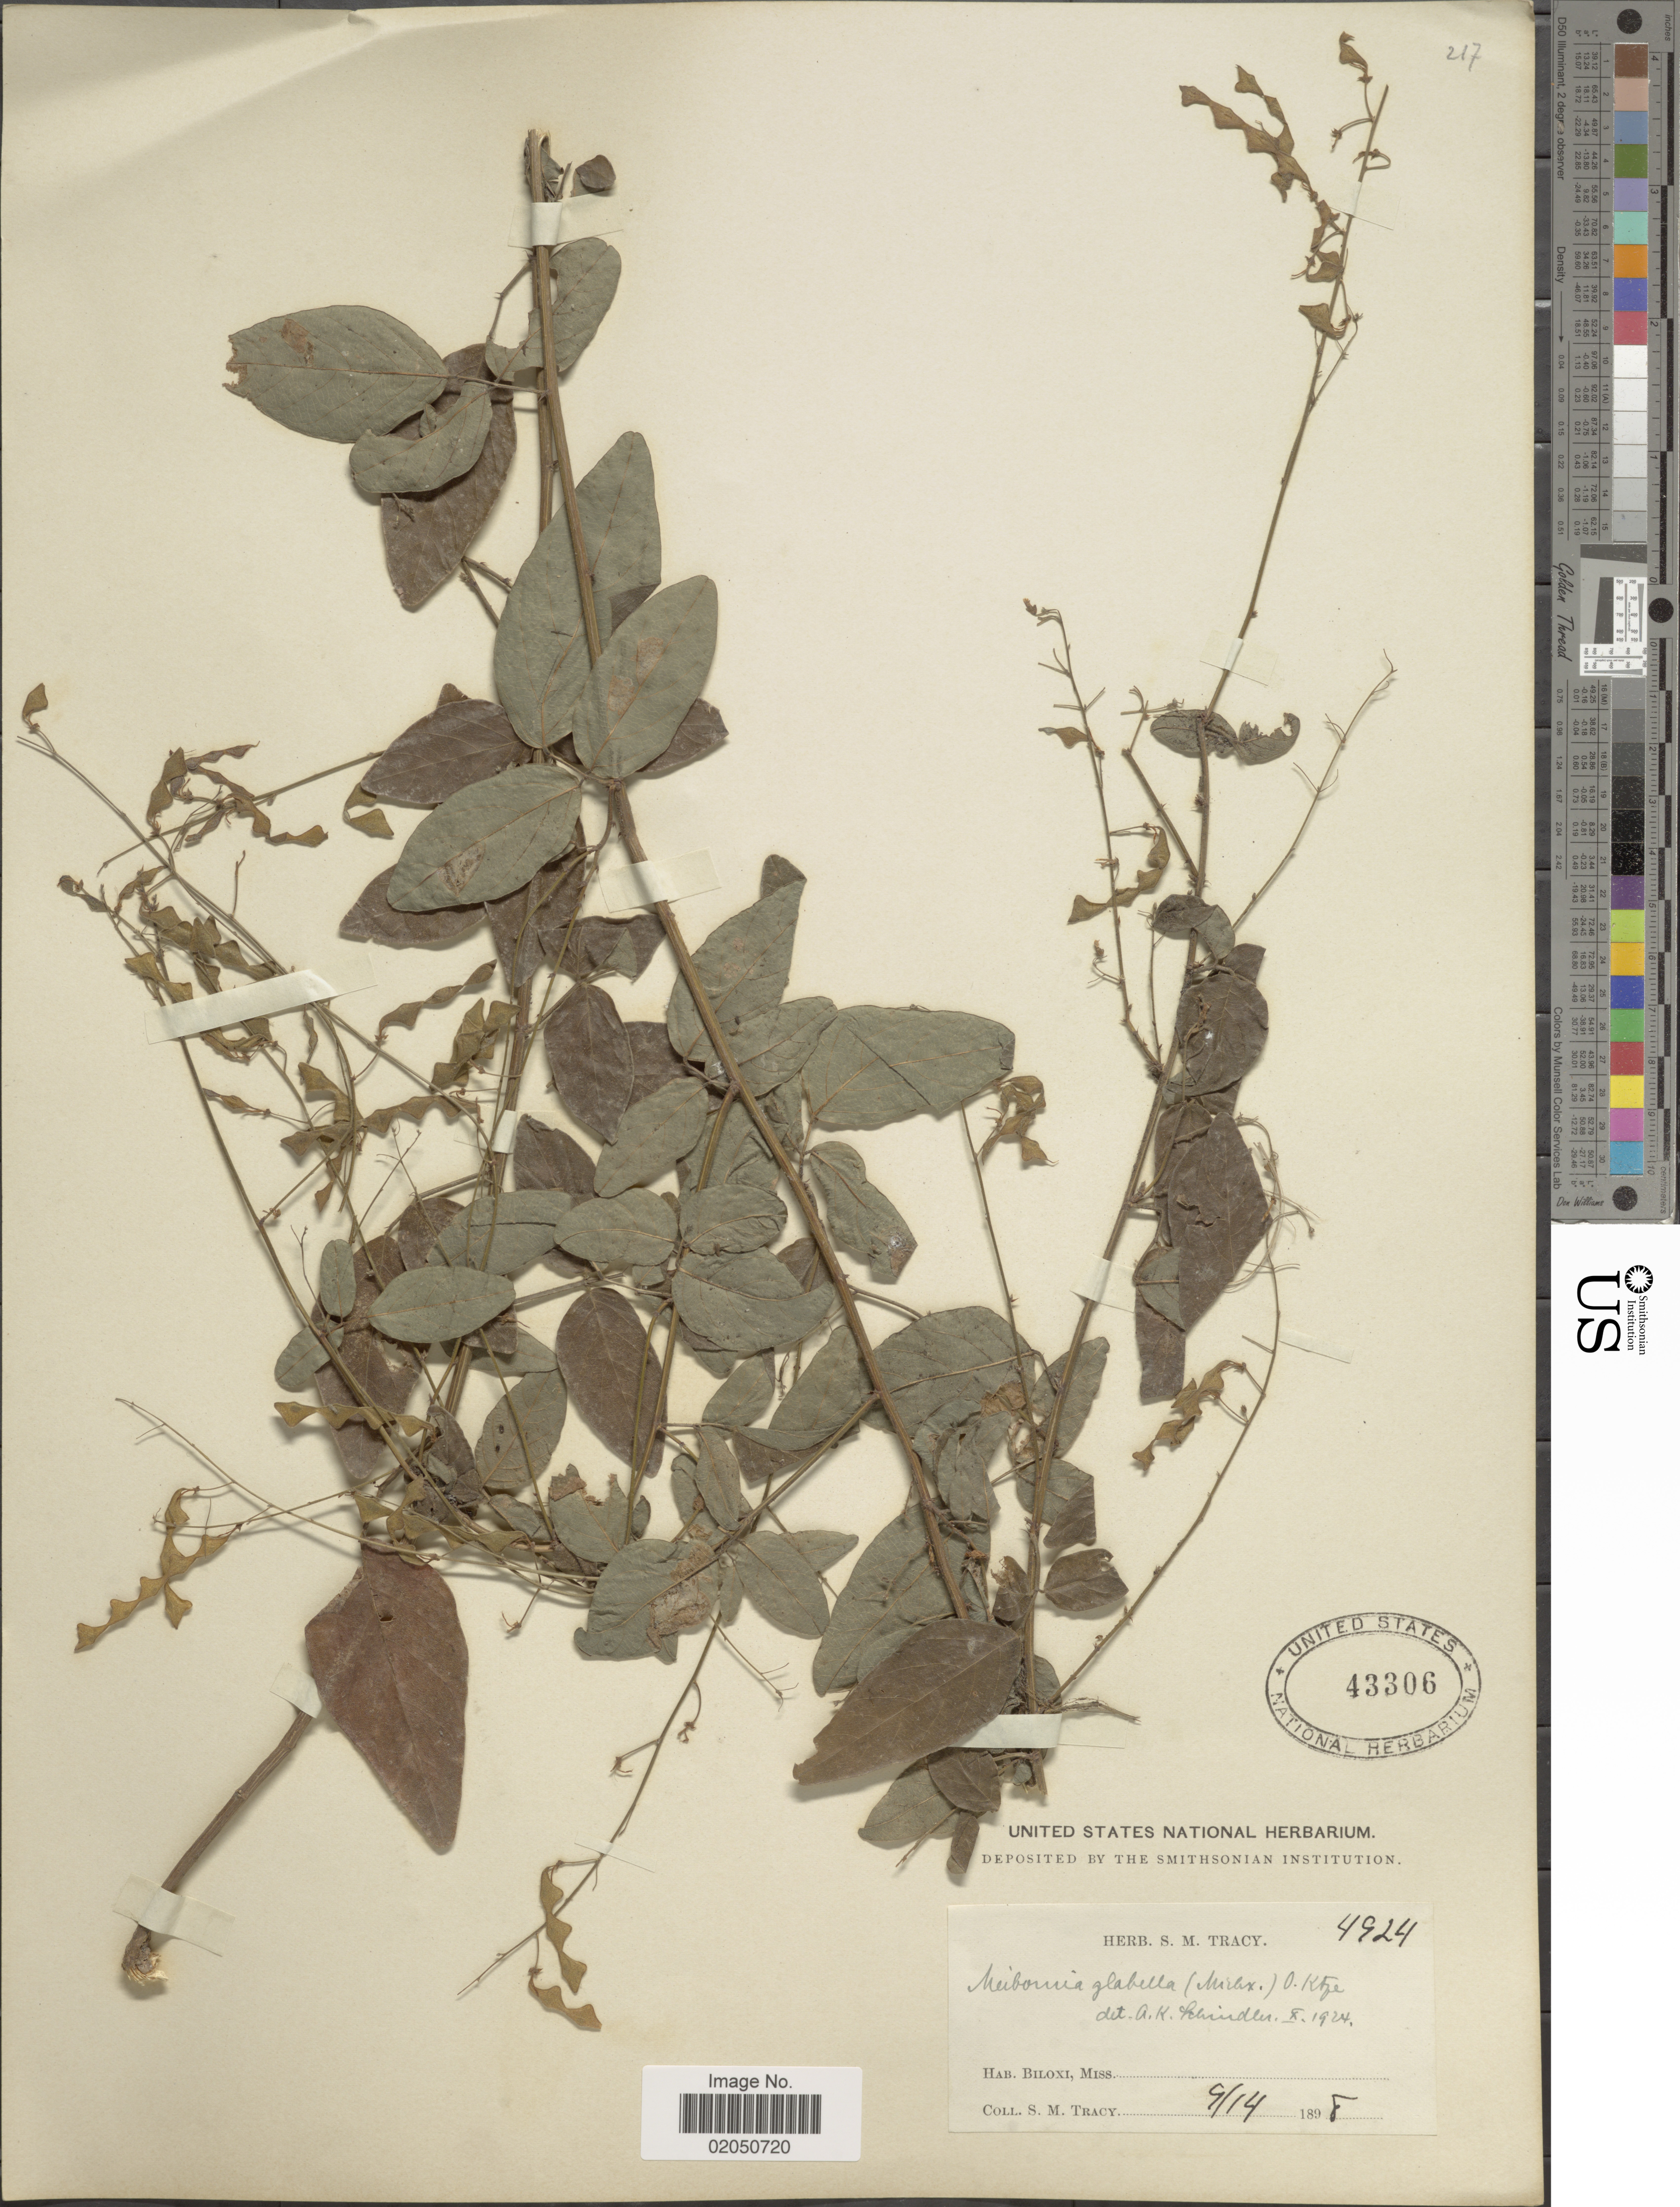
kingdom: Plantae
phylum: Tracheophyta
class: Magnoliopsida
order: Fabales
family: Fabaceae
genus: Desmodium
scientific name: Desmodium glabellum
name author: (Michx.) DC.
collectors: S. M. Tracy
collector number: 4924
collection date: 1898-09-14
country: United States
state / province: Mississippi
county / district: Harrison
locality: Biloxi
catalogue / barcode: US 43306